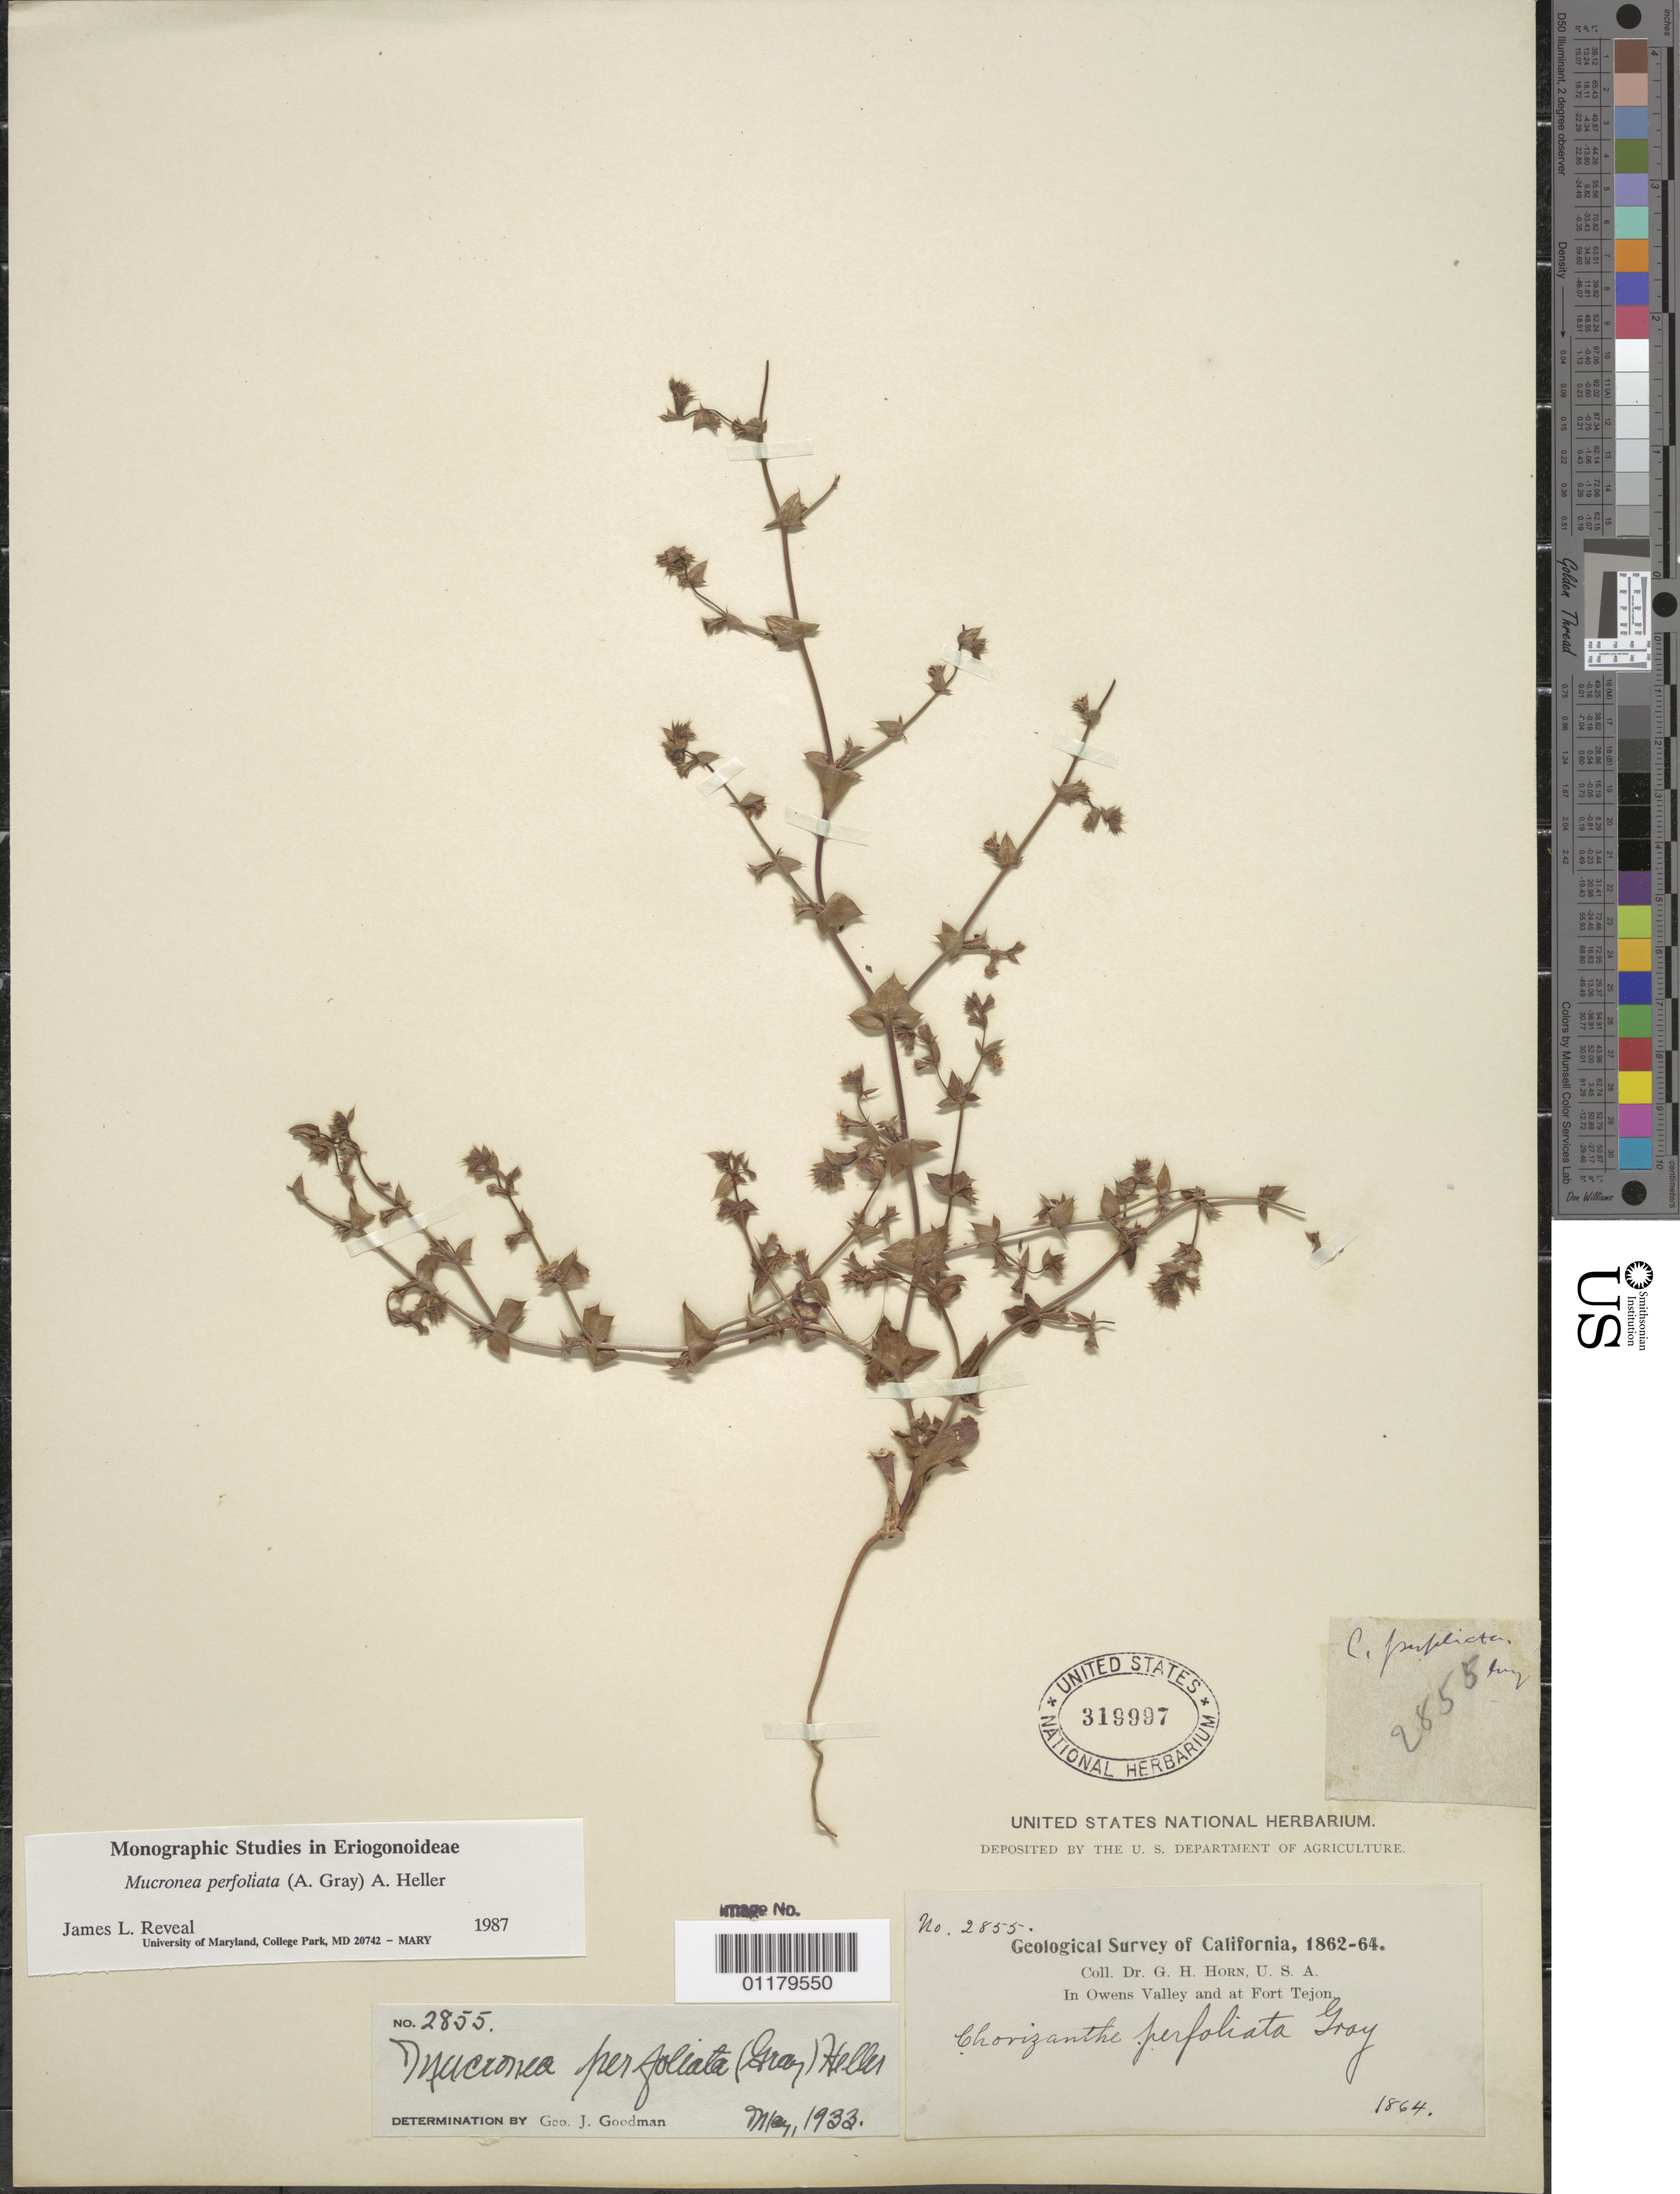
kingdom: Plantae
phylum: Tracheophyta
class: Magnoliopsida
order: Caryophyllales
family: Polygonaceae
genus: Mucronea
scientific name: Mucronea perfoliata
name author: (A. Gray) A. Heller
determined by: Reveal, J. L.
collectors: G. Horn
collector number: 2855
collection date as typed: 1864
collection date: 1864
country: United States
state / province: California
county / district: Kern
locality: In Owens Valley and at Fort Tejon.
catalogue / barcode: US 319997